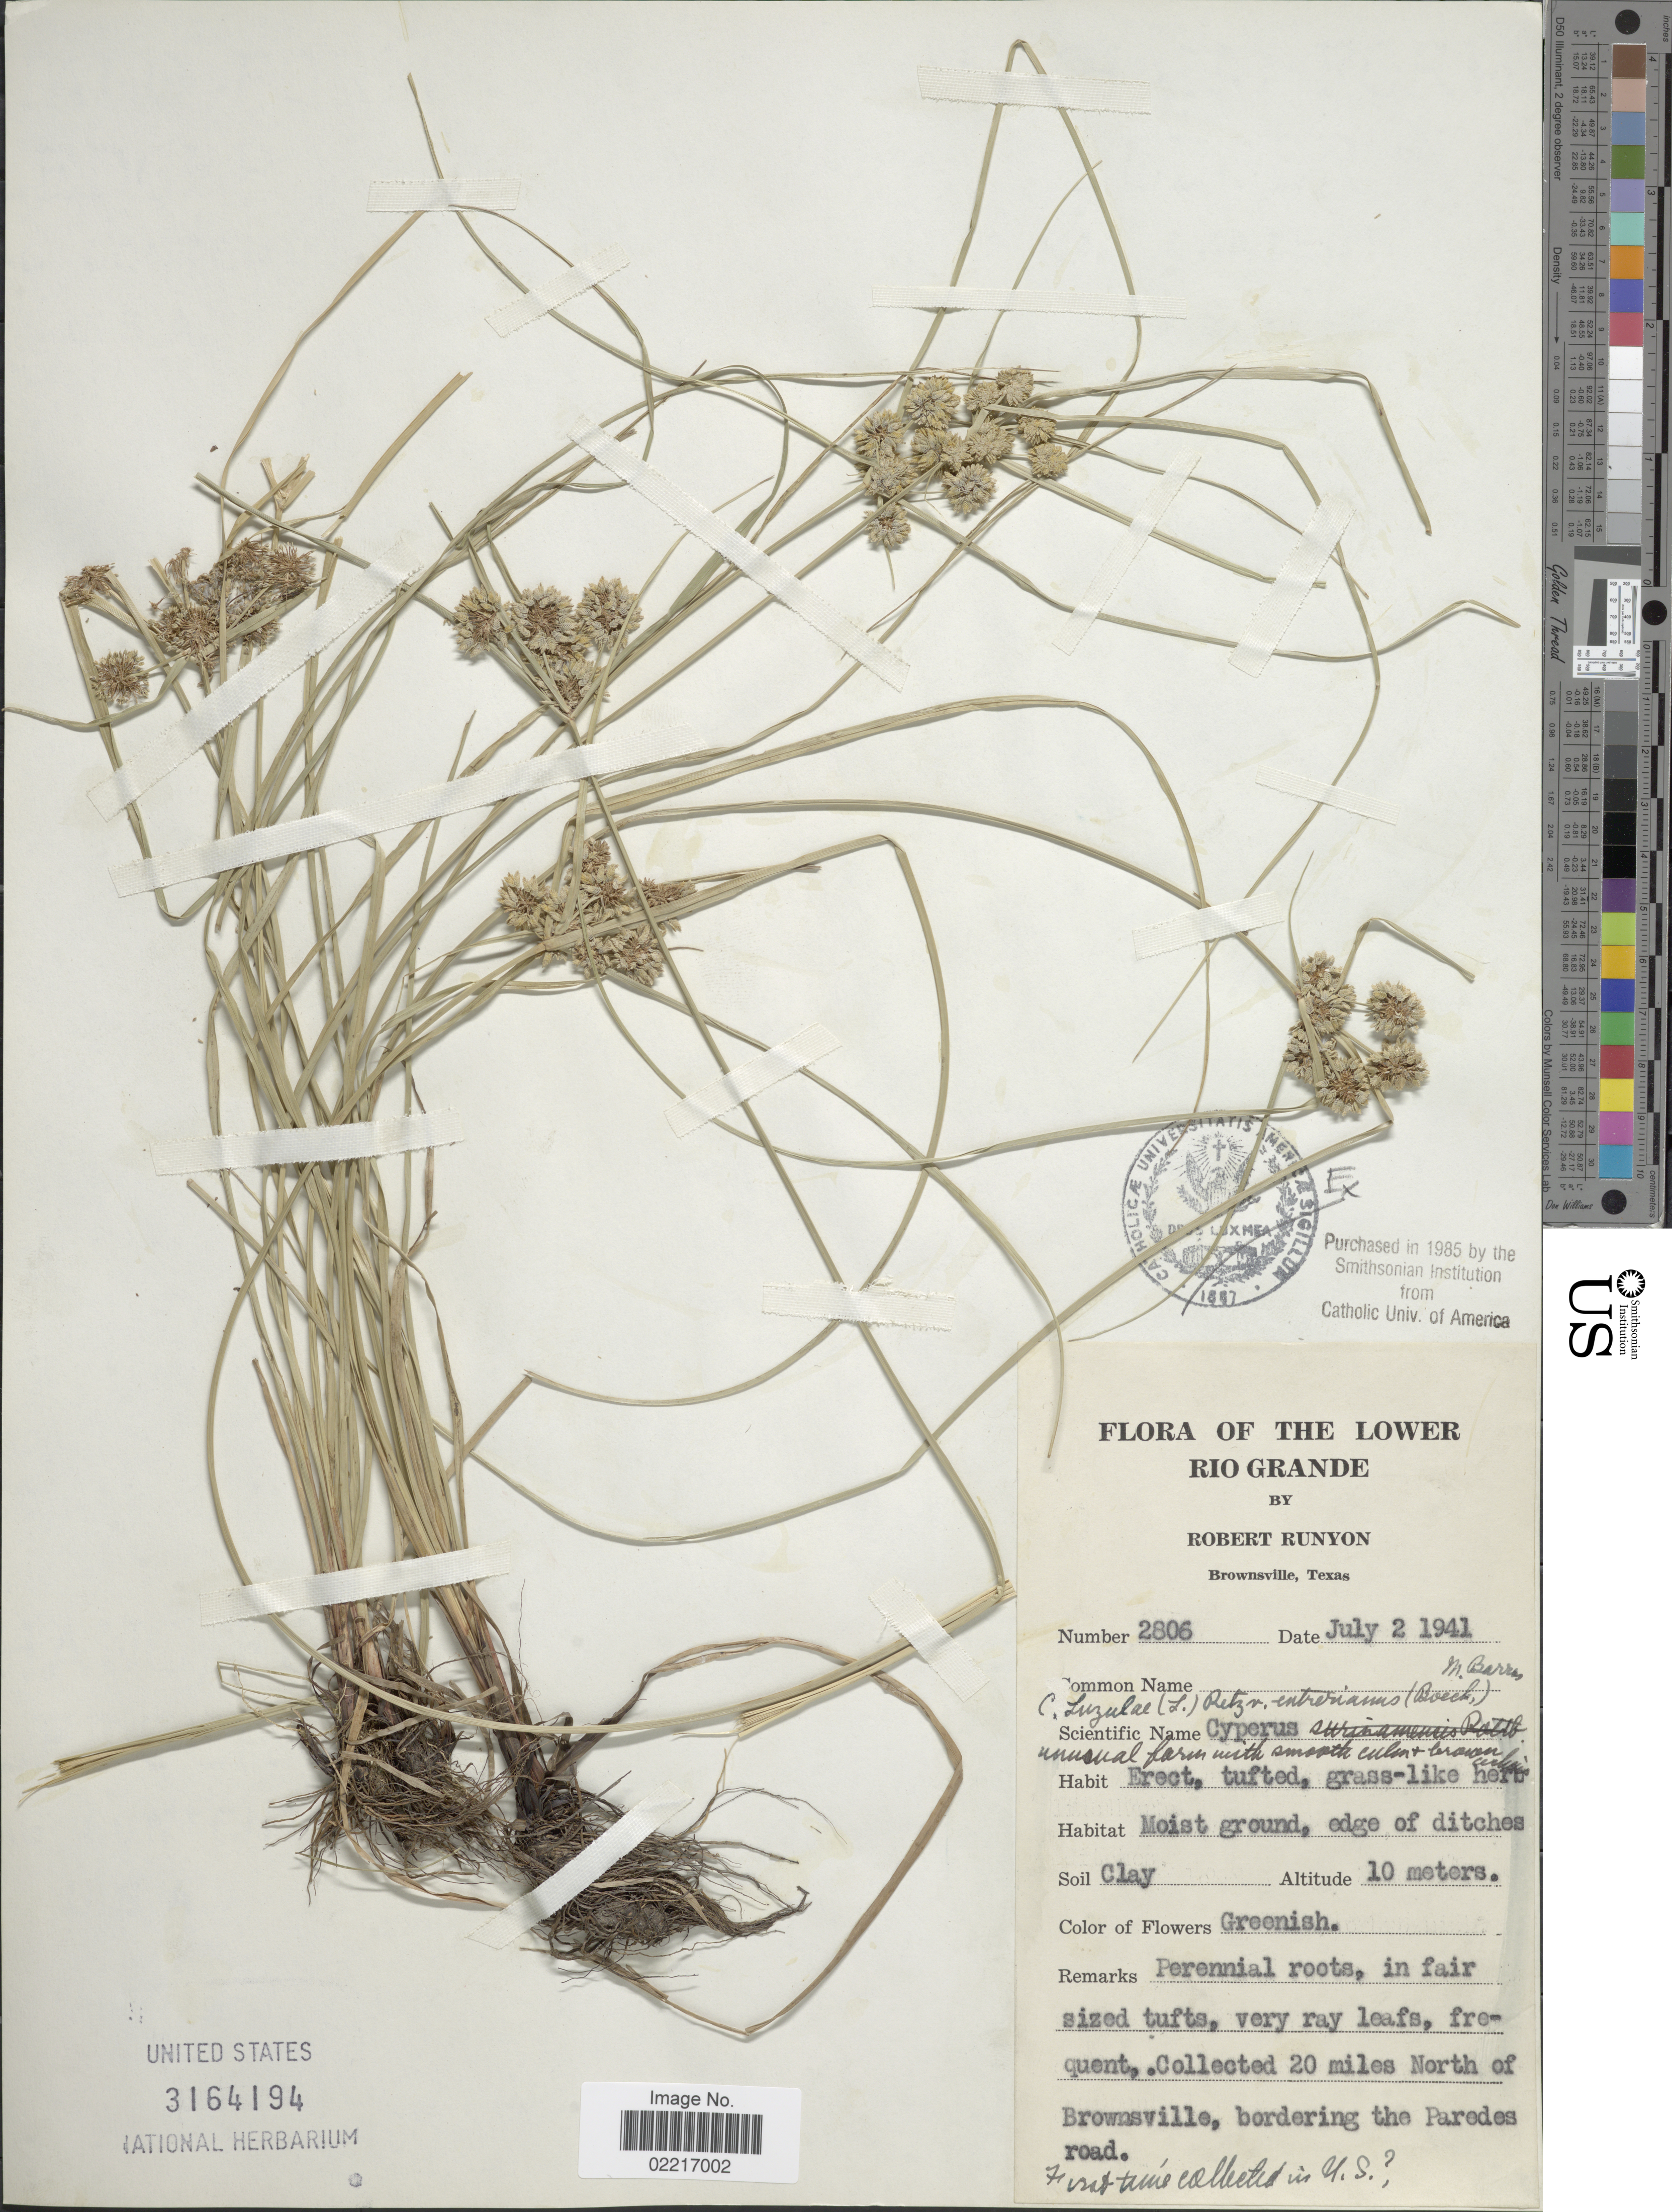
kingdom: Plantae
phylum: Tracheophyta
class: Liliopsida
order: Poales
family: Cyperaceae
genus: Cyperus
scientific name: Cyperus luzulae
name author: (L.) Rottb. ex Retz.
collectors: R. Runyon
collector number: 2806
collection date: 1941-07-02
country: United States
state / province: Texas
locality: The Lower Rio Grande, 20 miles North of Brownsville, bordering the Paredes road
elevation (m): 10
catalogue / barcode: US 3164194